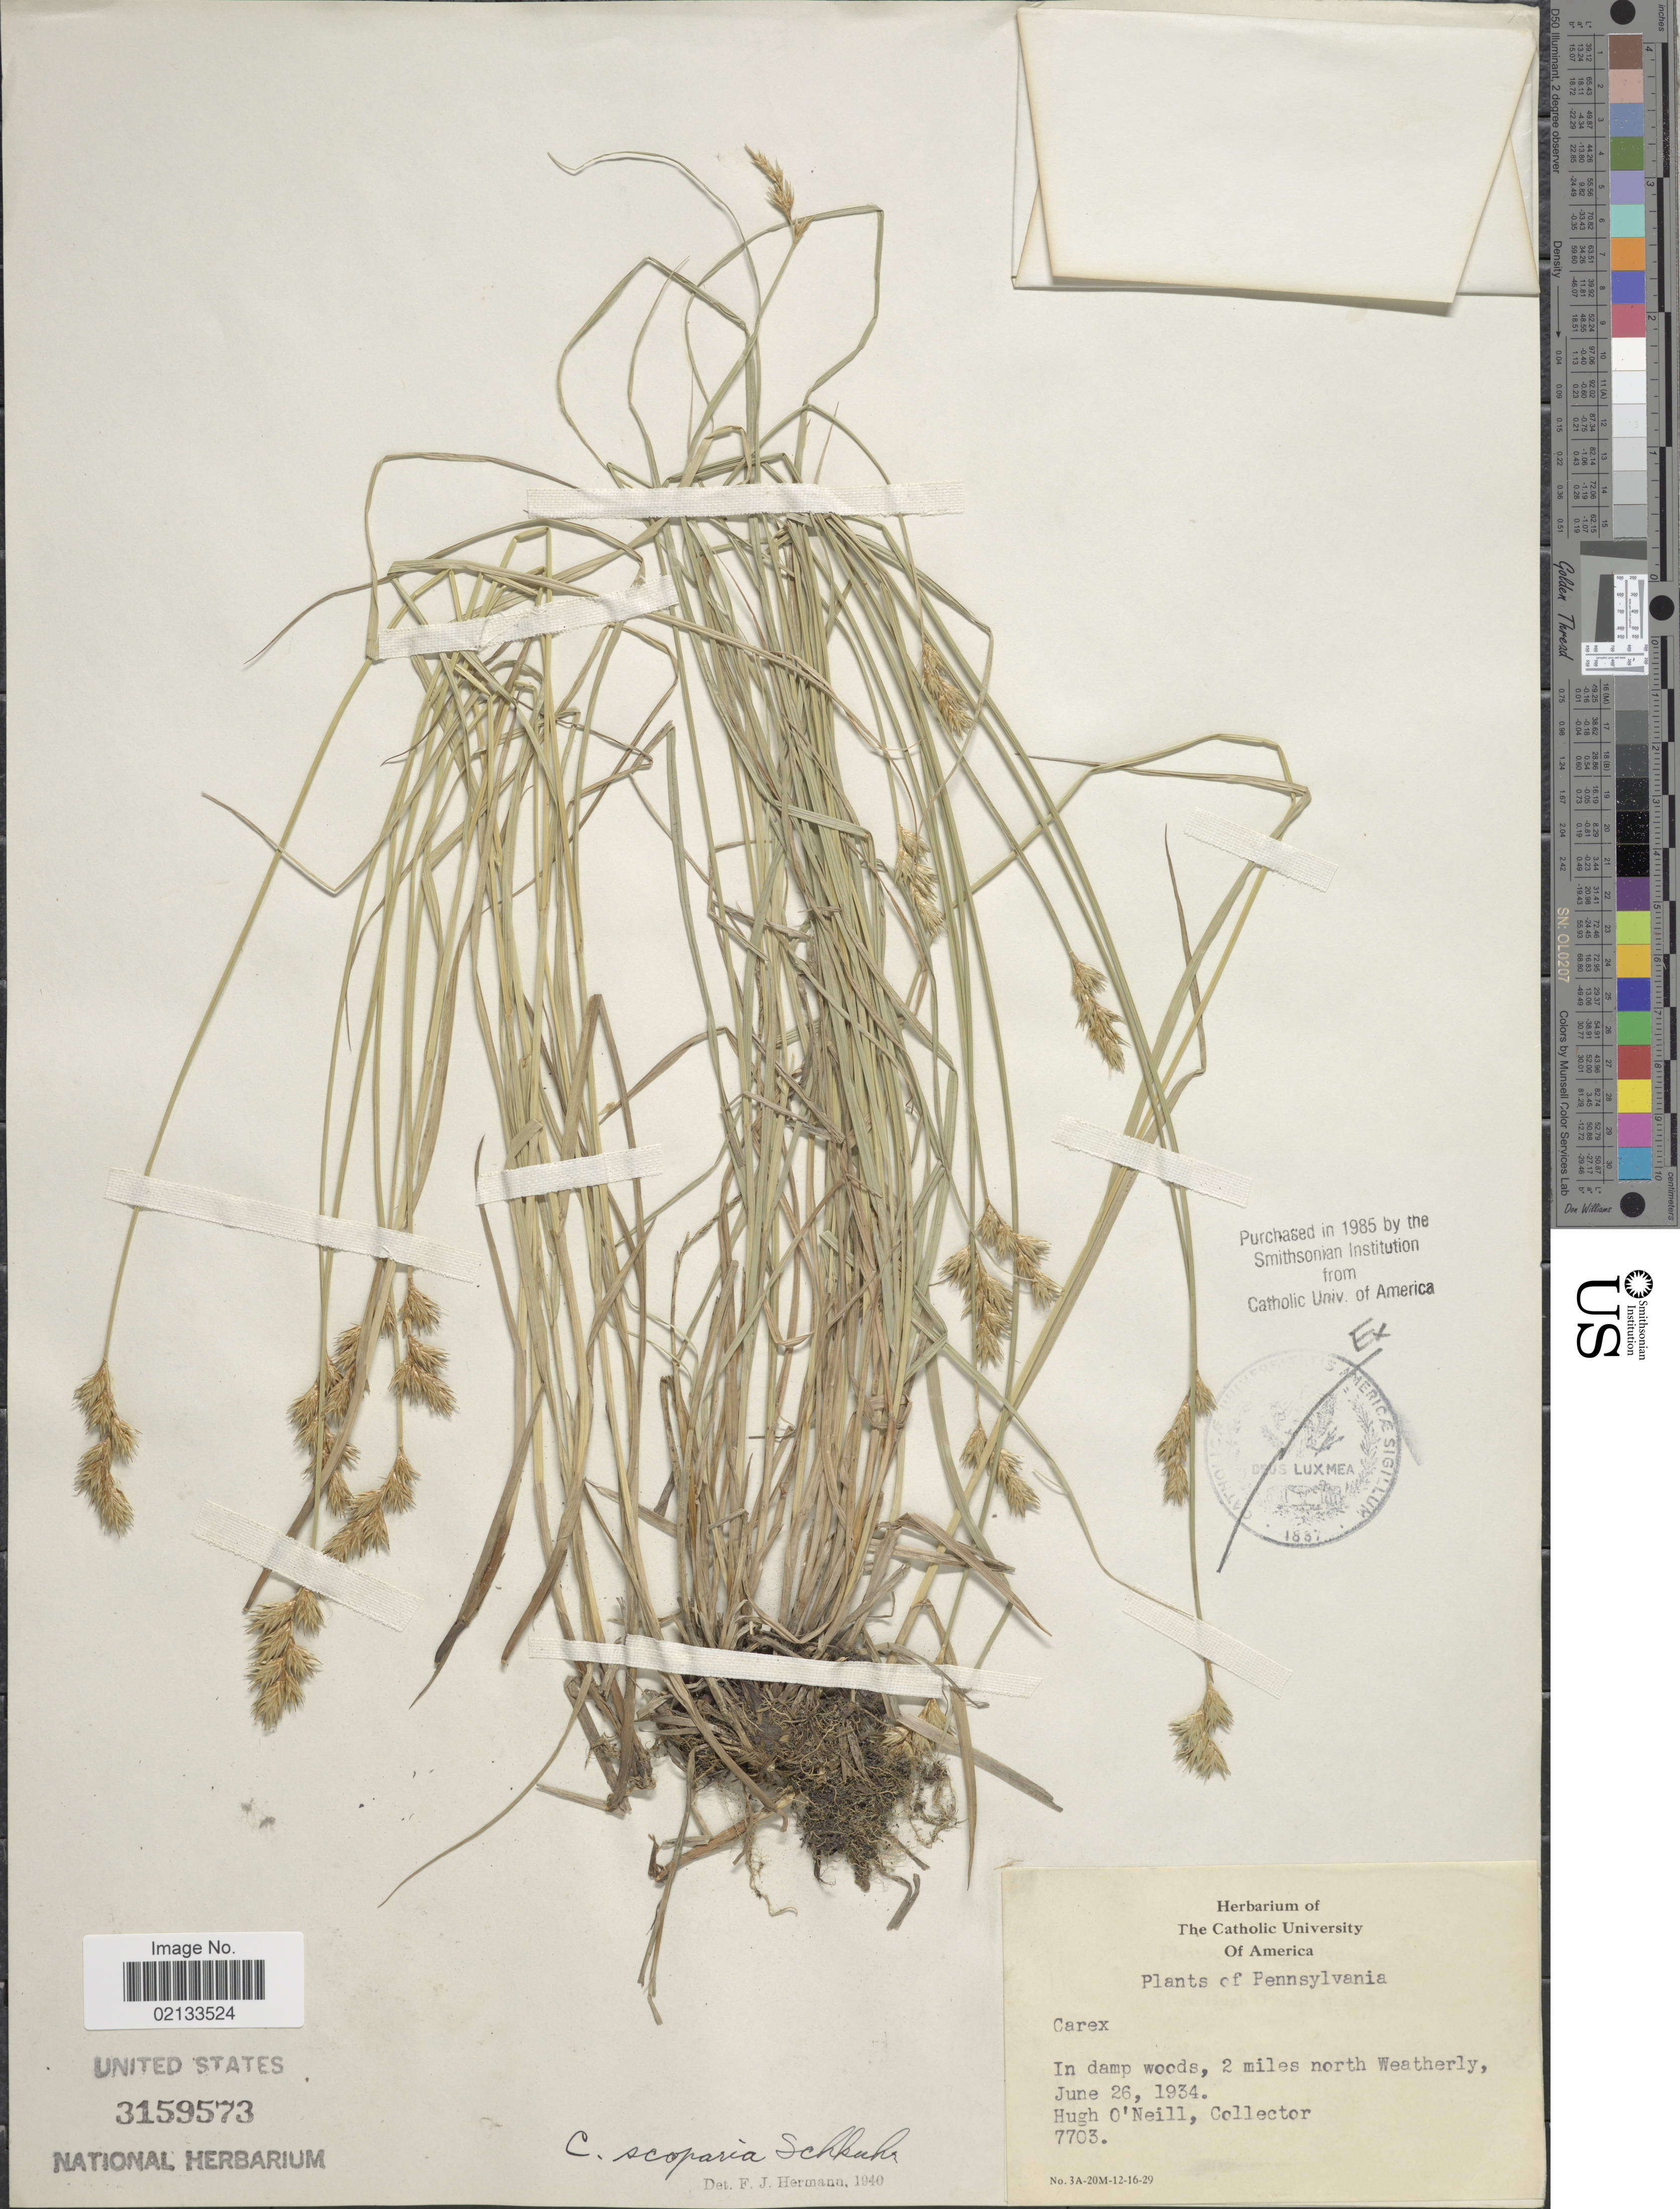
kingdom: Plantae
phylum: Tracheophyta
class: Liliopsida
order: Poales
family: Cyperaceae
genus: Carex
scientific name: Carex scoparia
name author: Schkuhr ex Willd.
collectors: H. O'Neill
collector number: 7703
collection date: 1934-06-26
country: United States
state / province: Pennsylvania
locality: In damp woods, 2 miles north Weather;y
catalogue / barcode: US 3159573